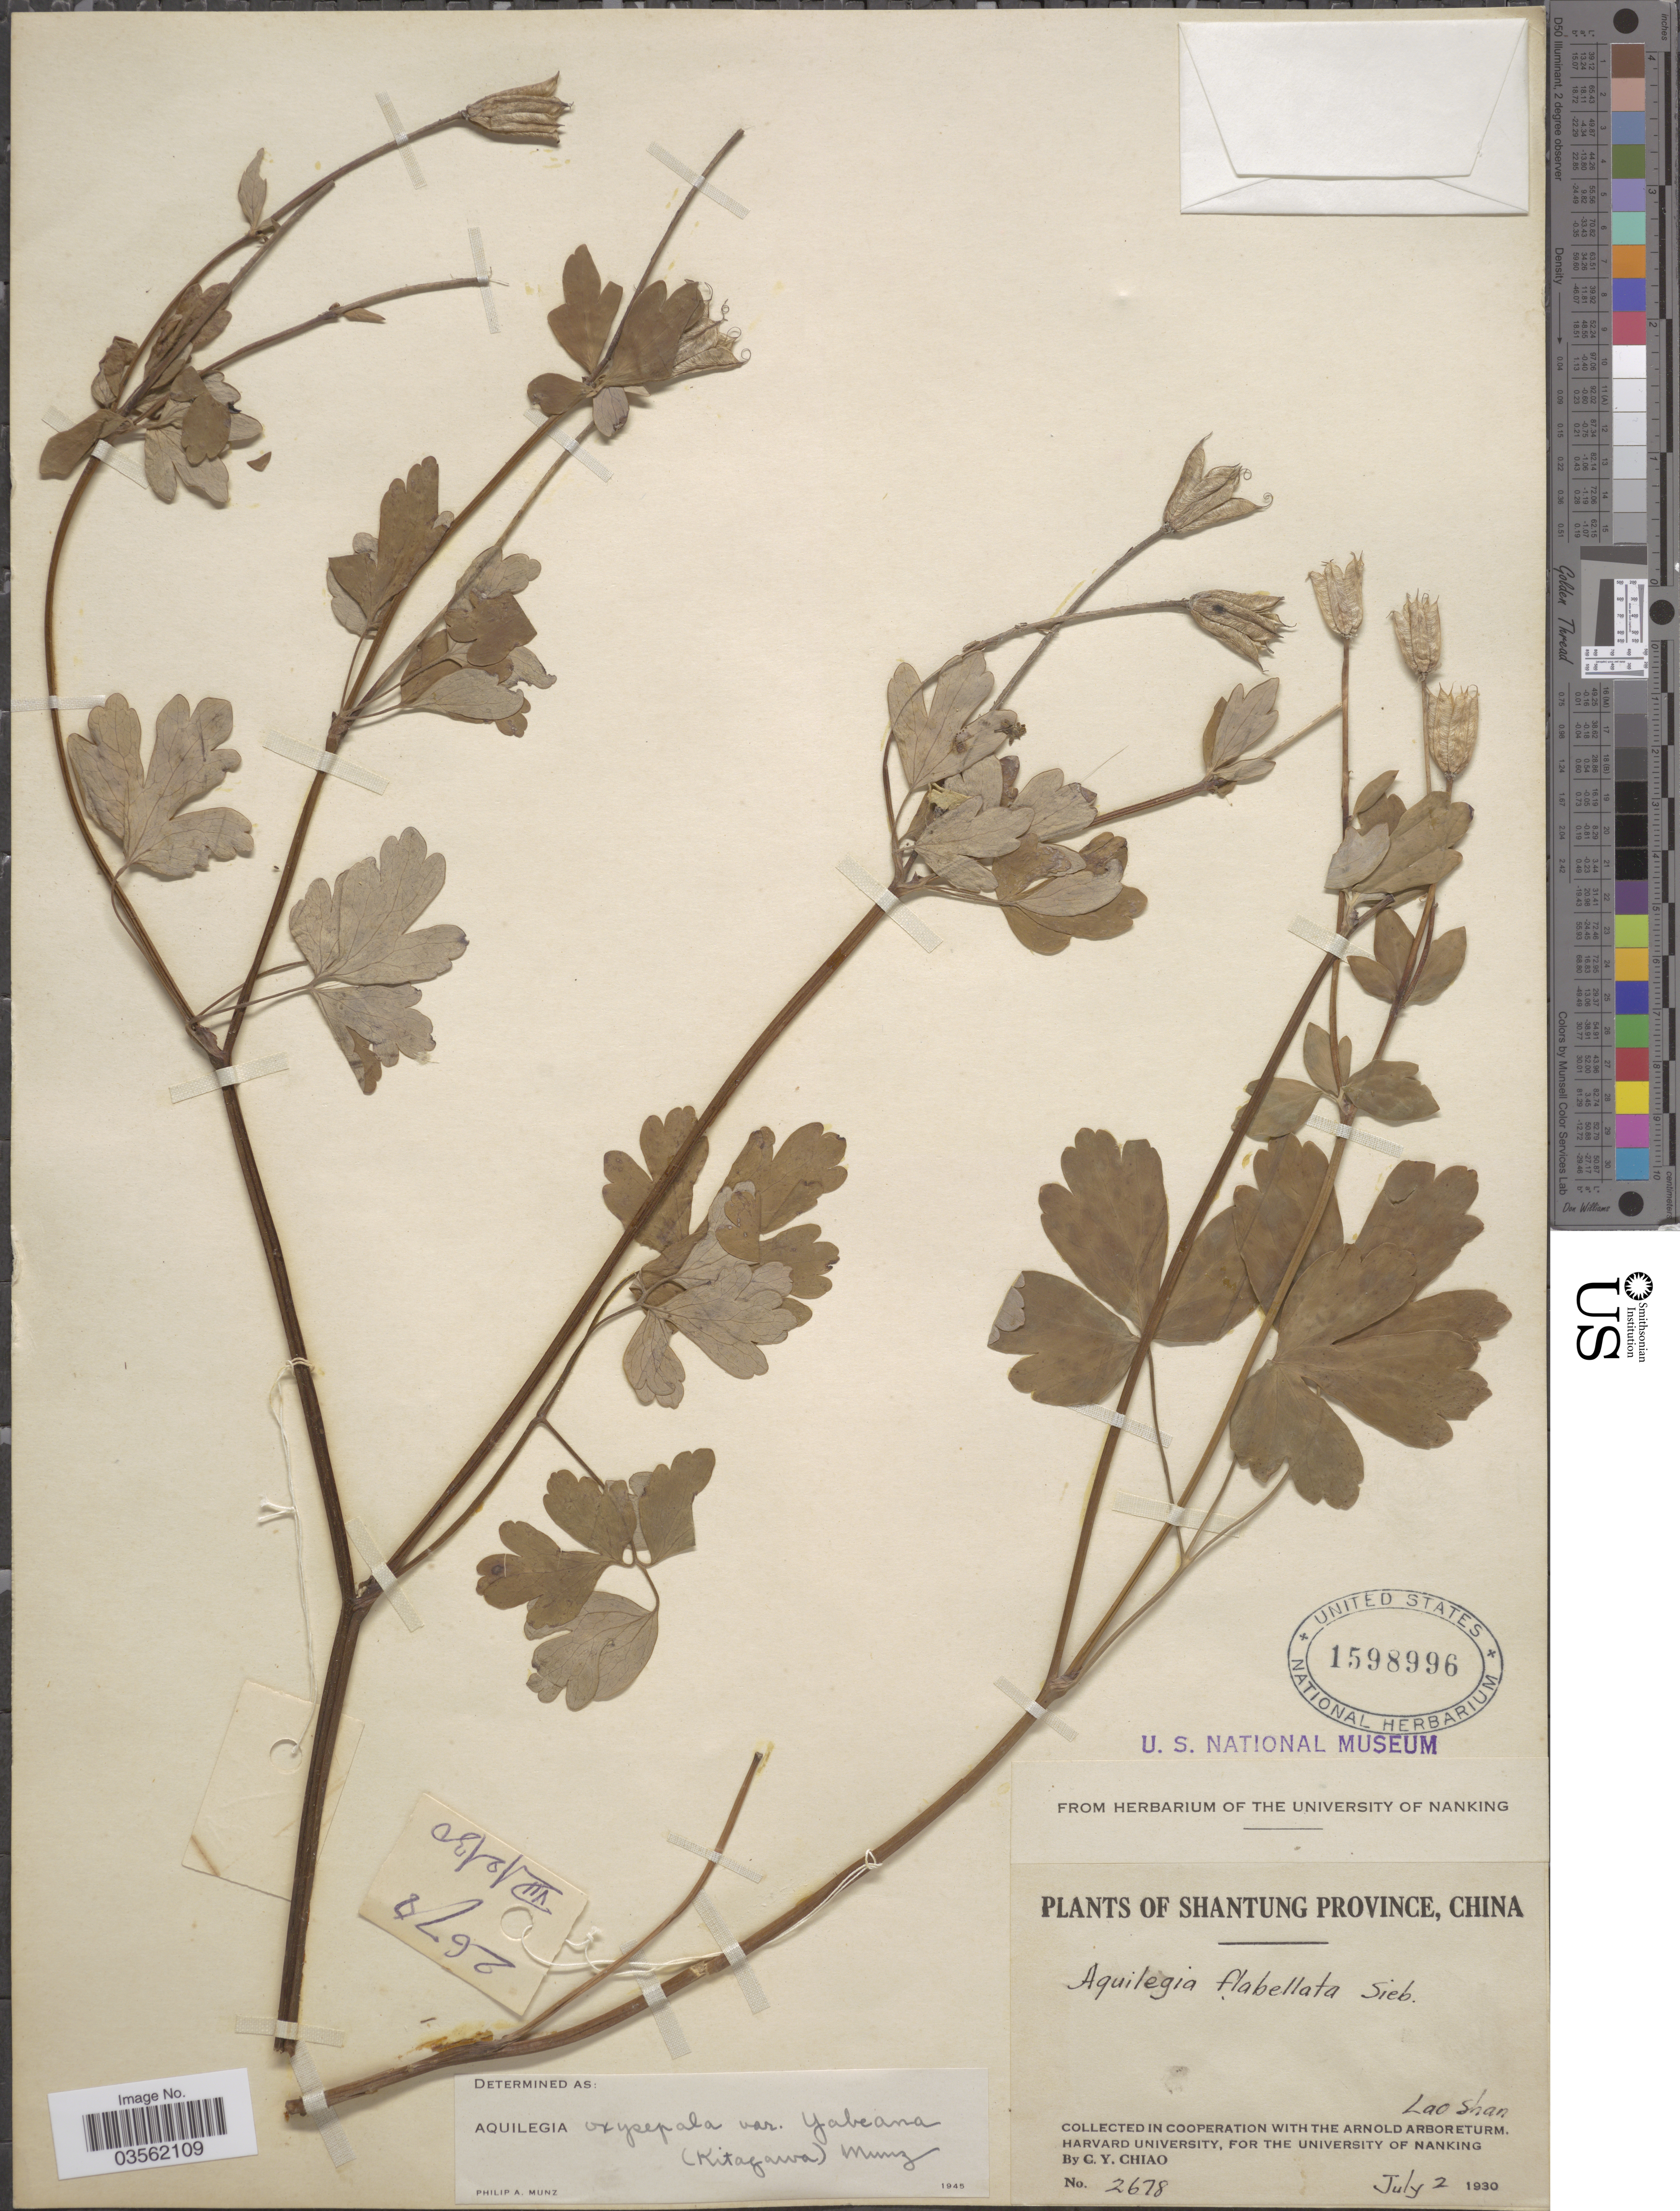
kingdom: Plantae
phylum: Tracheophyta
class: Magnoliopsida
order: Ranunculales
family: Ranunculaceae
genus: Aquilegia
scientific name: Aquilegia oxysepala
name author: Trautv. & C.A. Mey.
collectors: C. Y. Chiao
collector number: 2678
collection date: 1930-07-02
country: China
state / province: Shandong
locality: Shantung Province. Lao Shan.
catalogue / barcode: US 1598996